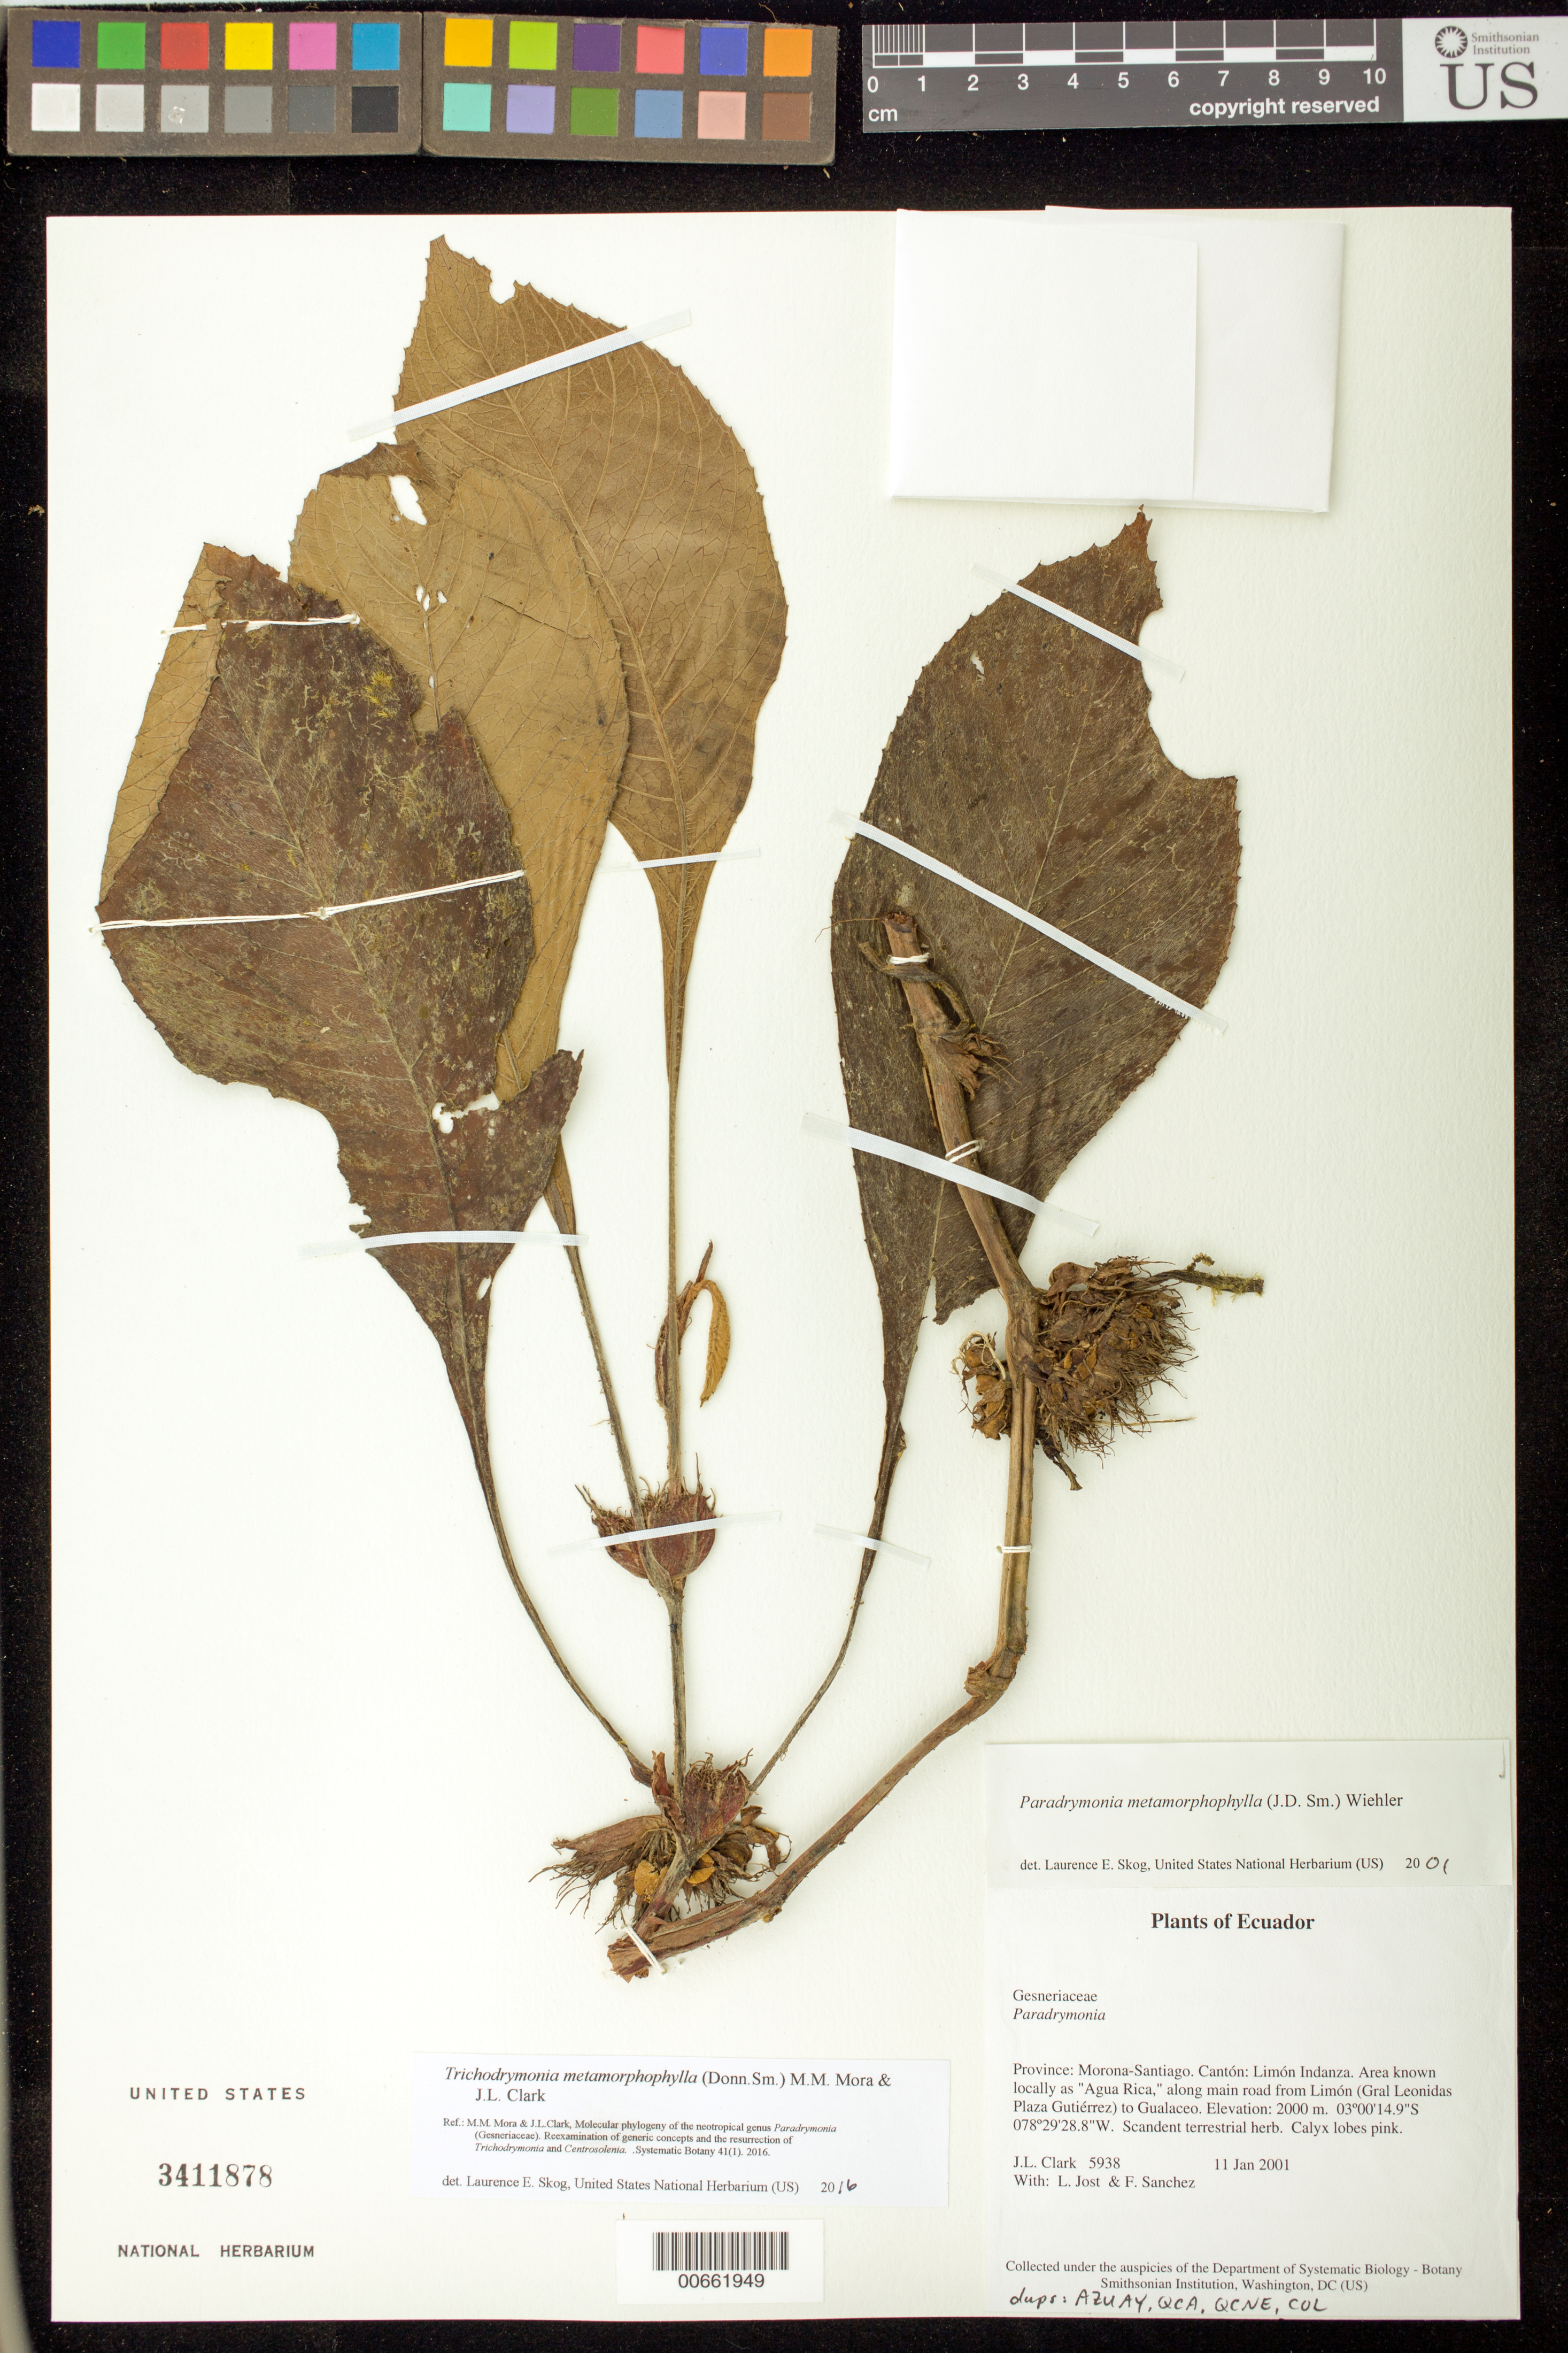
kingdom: Plantae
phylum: Tracheophyta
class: Magnoliopsida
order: Lamiales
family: Gesneriaceae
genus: Trichodrymonia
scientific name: Trichodrymonia metamorphophylla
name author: (Donn. Sm.) M.M. Mora & J.L. Clark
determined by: Skog, Laurence E.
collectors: J. L. Clark, L. Jost & F. Sanchez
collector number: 5938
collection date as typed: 11 Jan 2001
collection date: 2001-01-11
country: Ecuador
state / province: Morona-Santiago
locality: Cantón: Limón Indanza. Area known locally as "Agua Rica," along main road from Limón (Gral Leonidas Plaza Gutiérrez) to Gualaceo.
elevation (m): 2000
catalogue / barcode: US 3411878